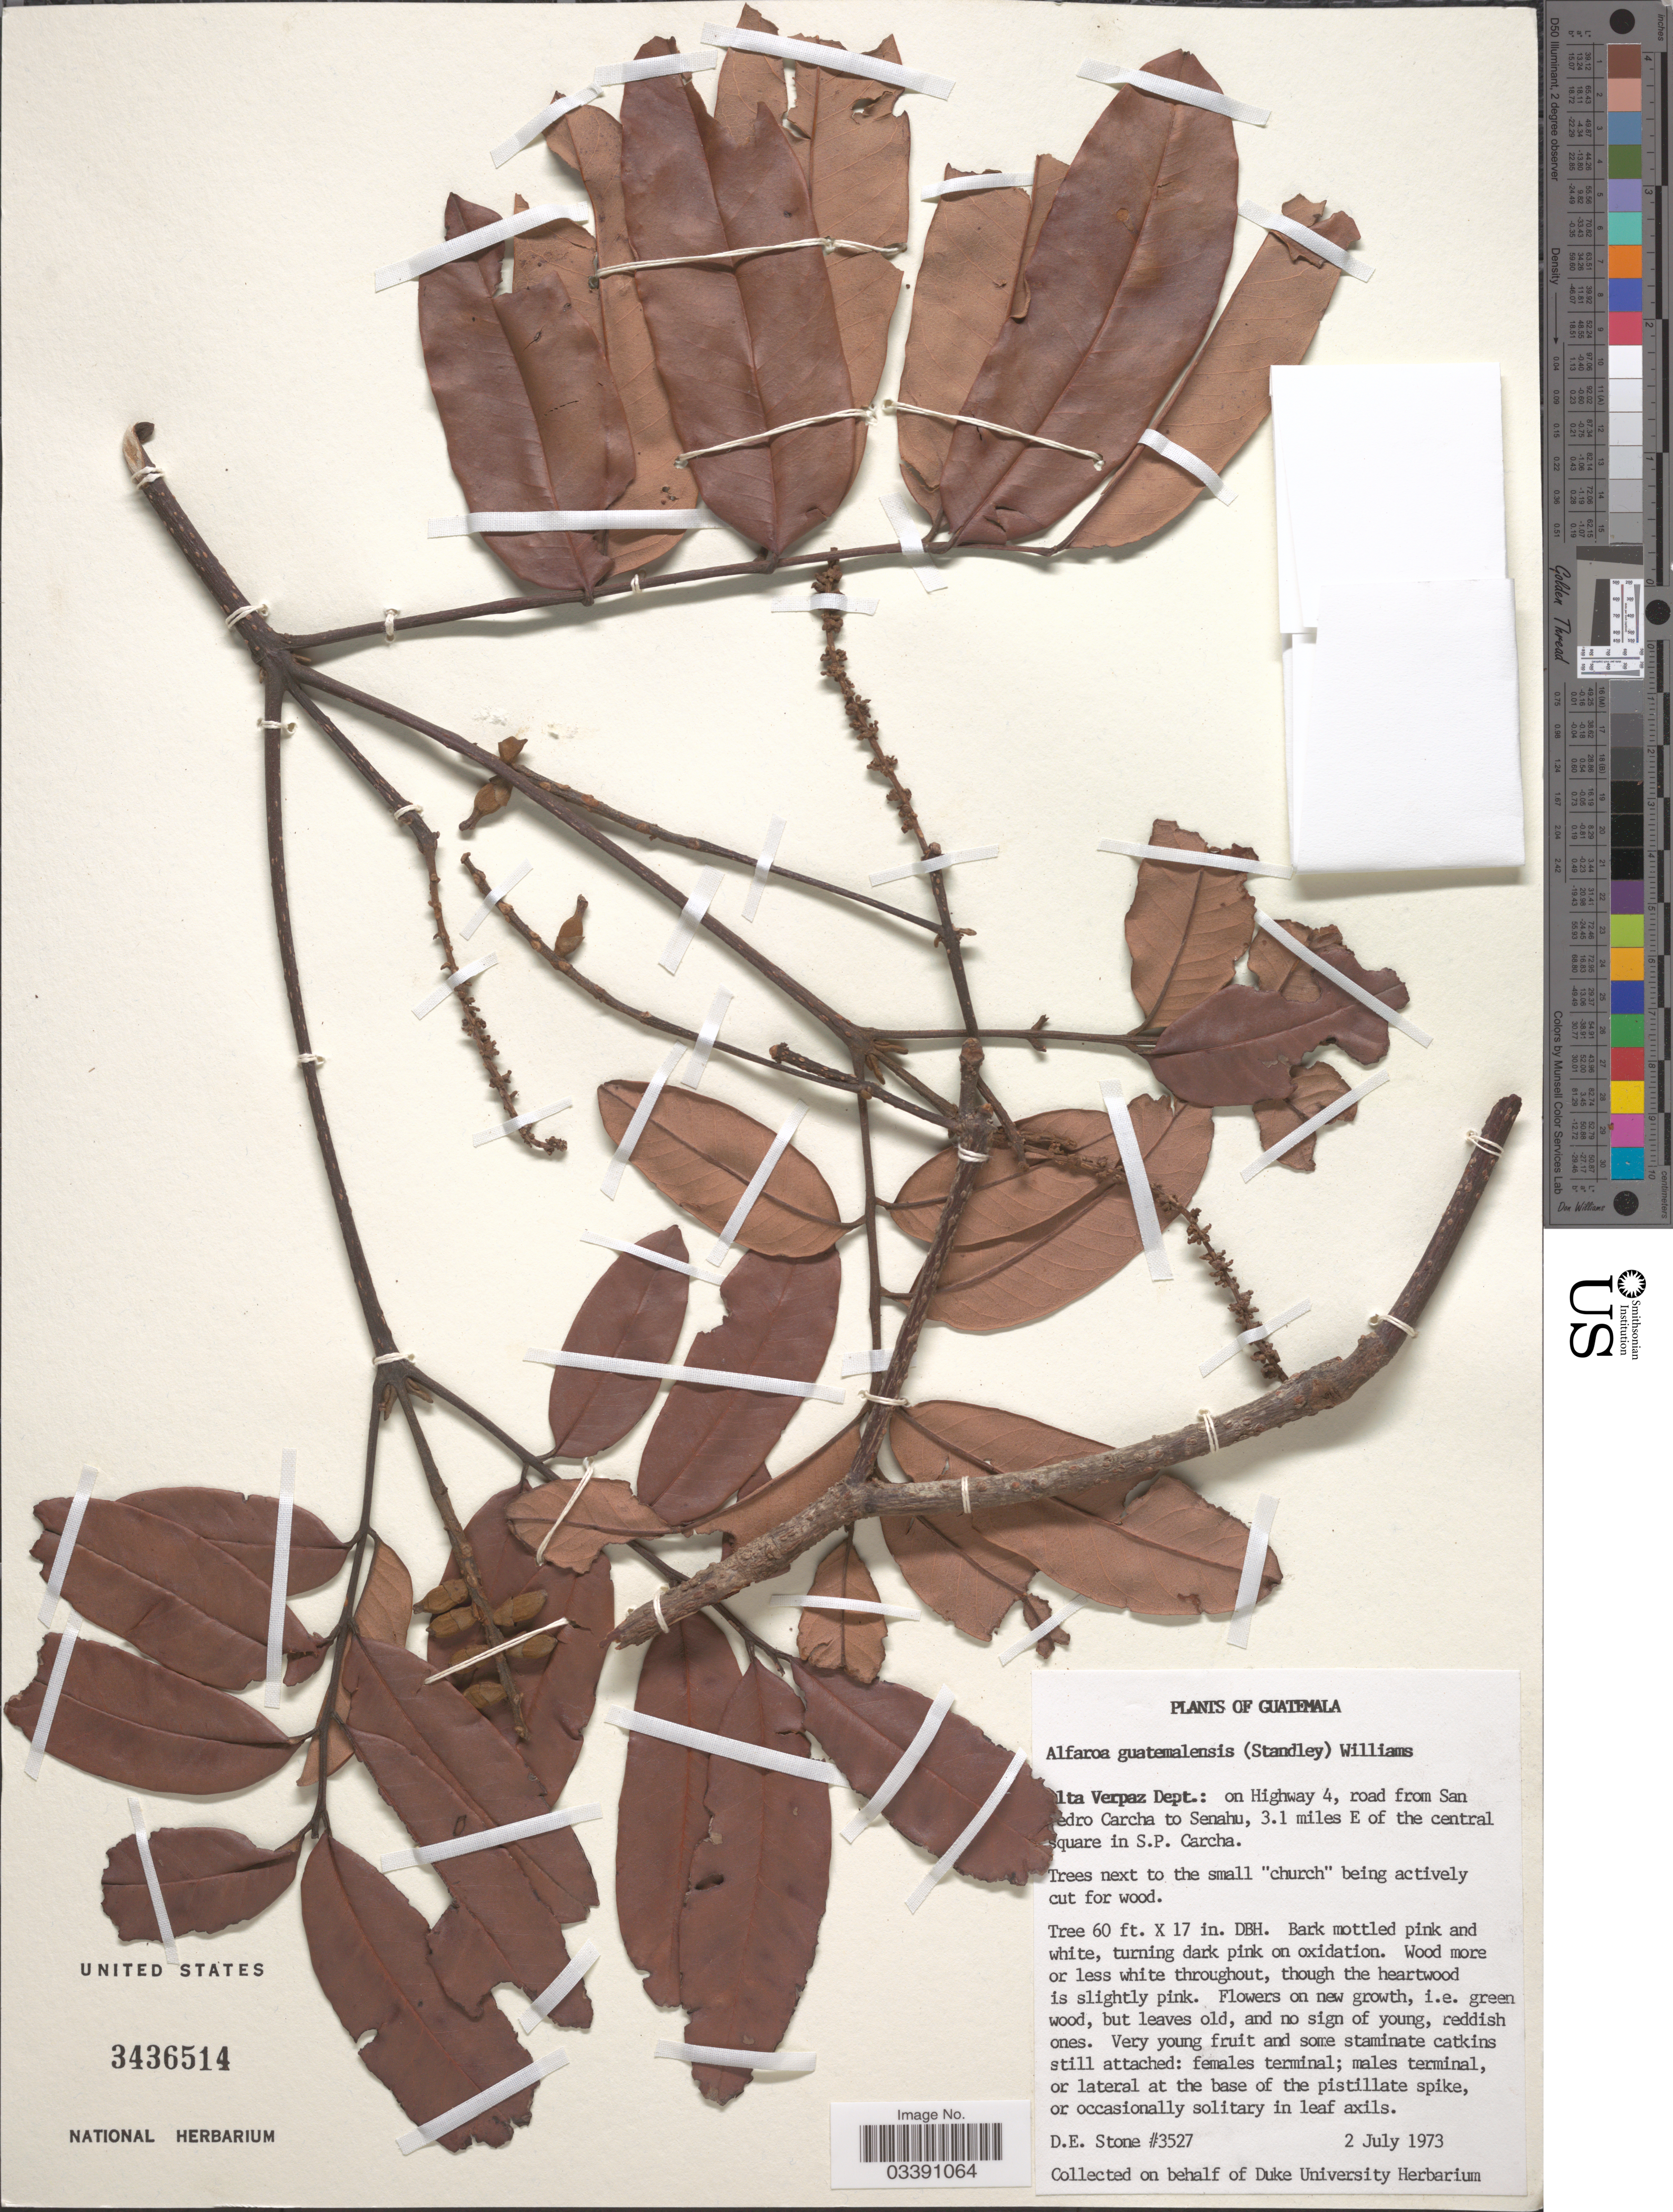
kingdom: Plantae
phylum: Tracheophyta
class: Magnoliopsida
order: Fagales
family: Juglandaceae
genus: Alfaroa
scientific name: Alfaroa guatemalensis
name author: (Standl.) L.O. Williams & Ant. Molina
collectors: D. E. Stone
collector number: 3527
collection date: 1973-07-02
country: Guatemala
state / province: Alta Verapaz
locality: Alta Verapaz Dept.: on Highway 4, road fom San Pedro Carcha to Senahu, 3.1 miles E of the central square in S.P. Carcha.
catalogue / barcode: US 3436514